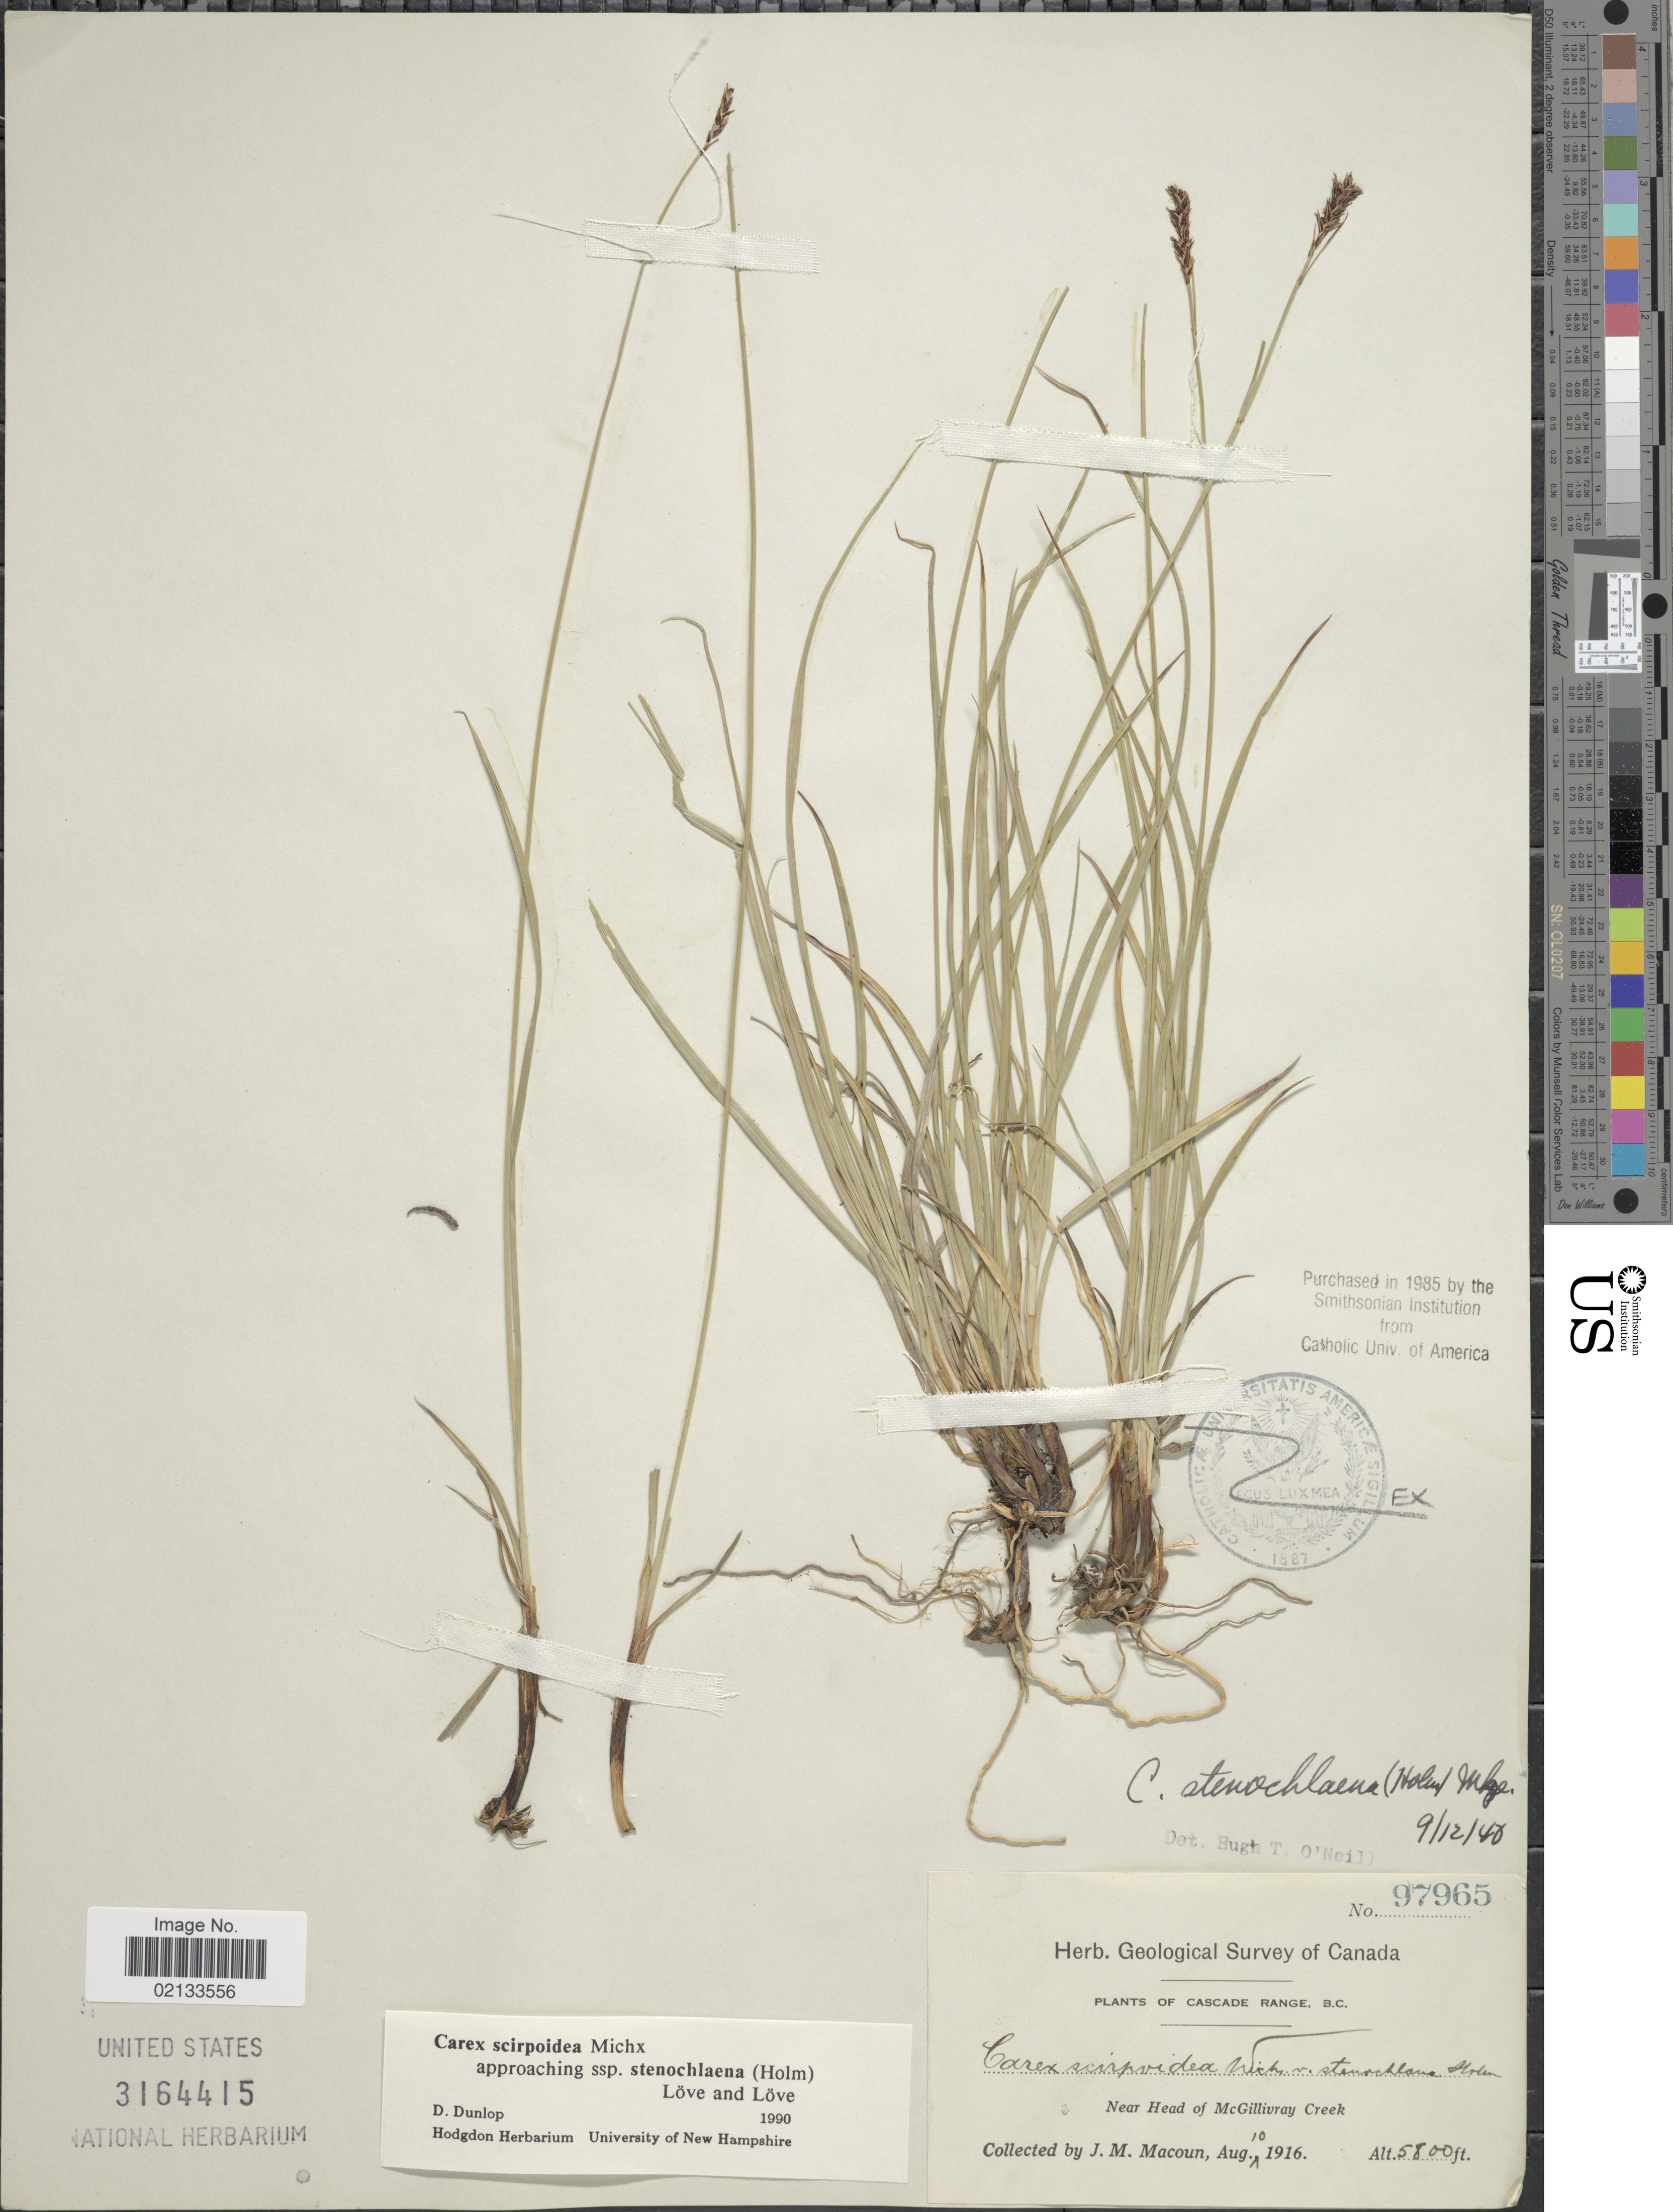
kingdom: Plantae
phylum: Tracheophyta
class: Liliopsida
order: Poales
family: Cyperaceae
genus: Carex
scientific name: Carex scirpoidea subsp. stenochloena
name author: (Holm) Á. Löve & D. Löve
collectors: J. M. Macoun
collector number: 97965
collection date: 1916-08-10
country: Canada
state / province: British Columbia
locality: Cascade Range, Near Head of McGillivray Creek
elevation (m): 1768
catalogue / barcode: US 3164415